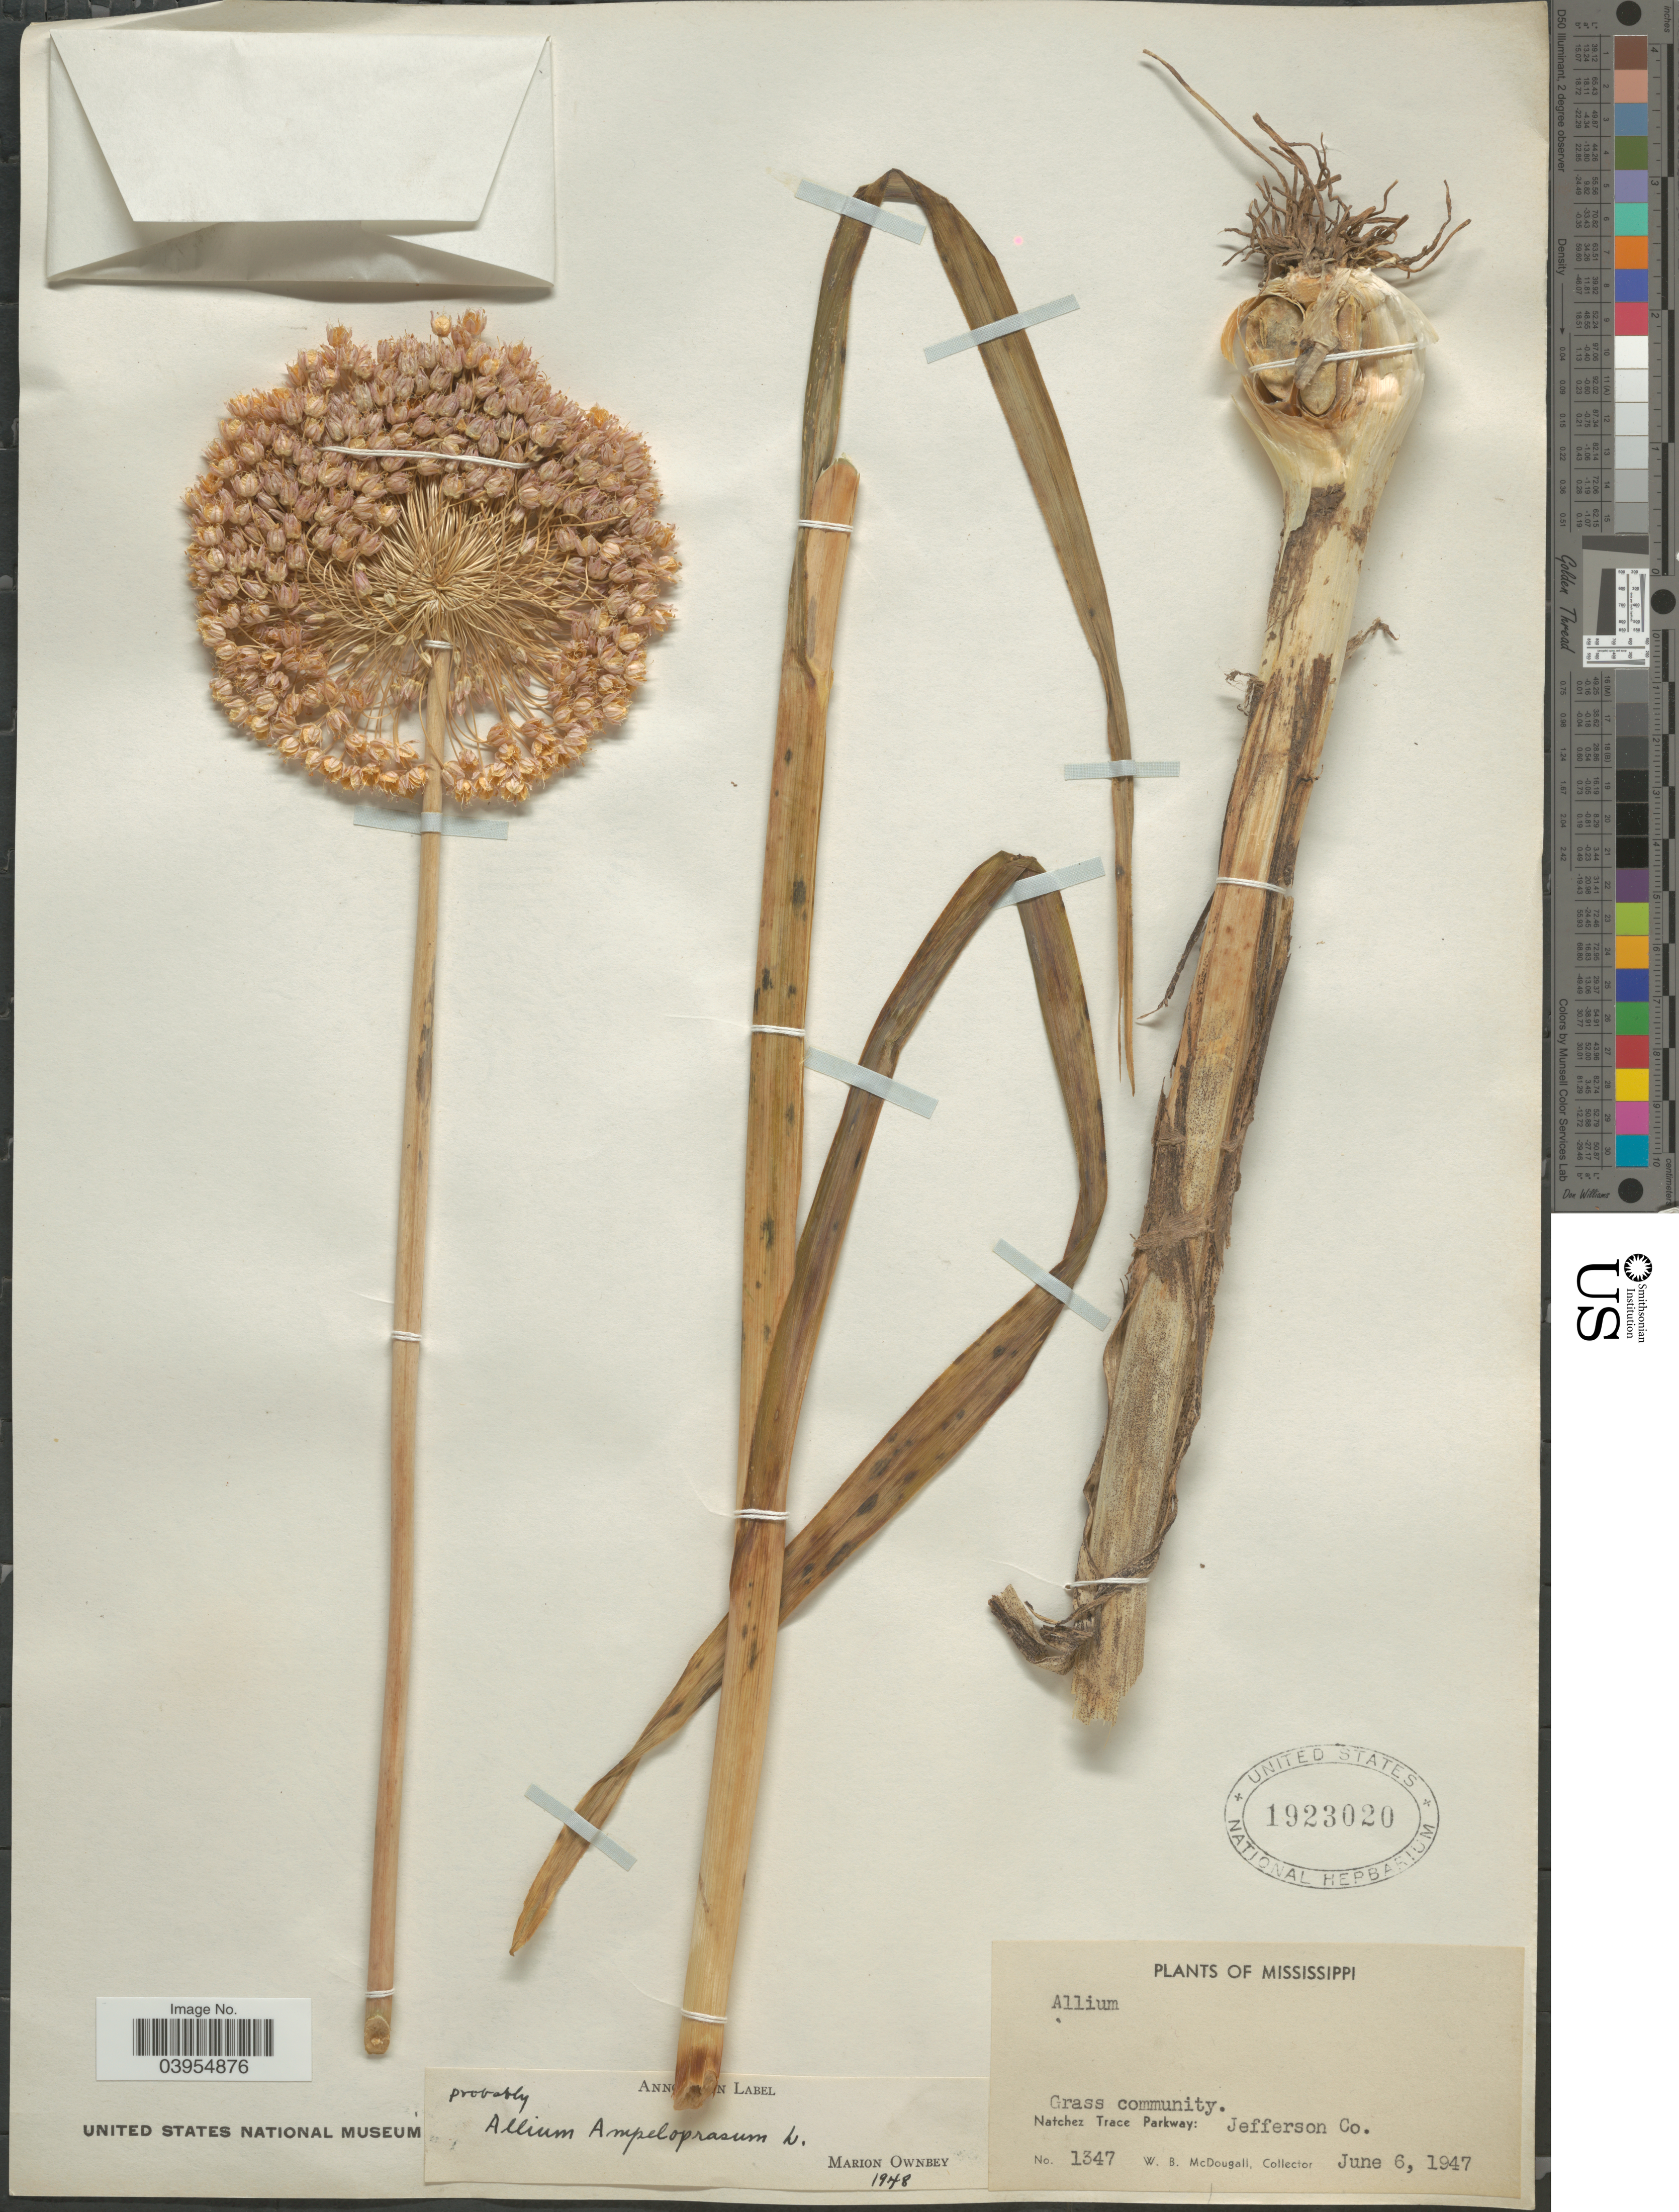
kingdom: Plantae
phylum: Tracheophyta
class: Liliopsida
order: Asparagales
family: Amaryllidaceae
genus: Allium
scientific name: Allium ampeloprasum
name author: L.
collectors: W. B. McDougal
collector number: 1347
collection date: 1947-06-06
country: United States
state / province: Mississippi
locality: Grass community. Natchez Trace Parkway: Jefferson Co.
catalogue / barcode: US 1923020